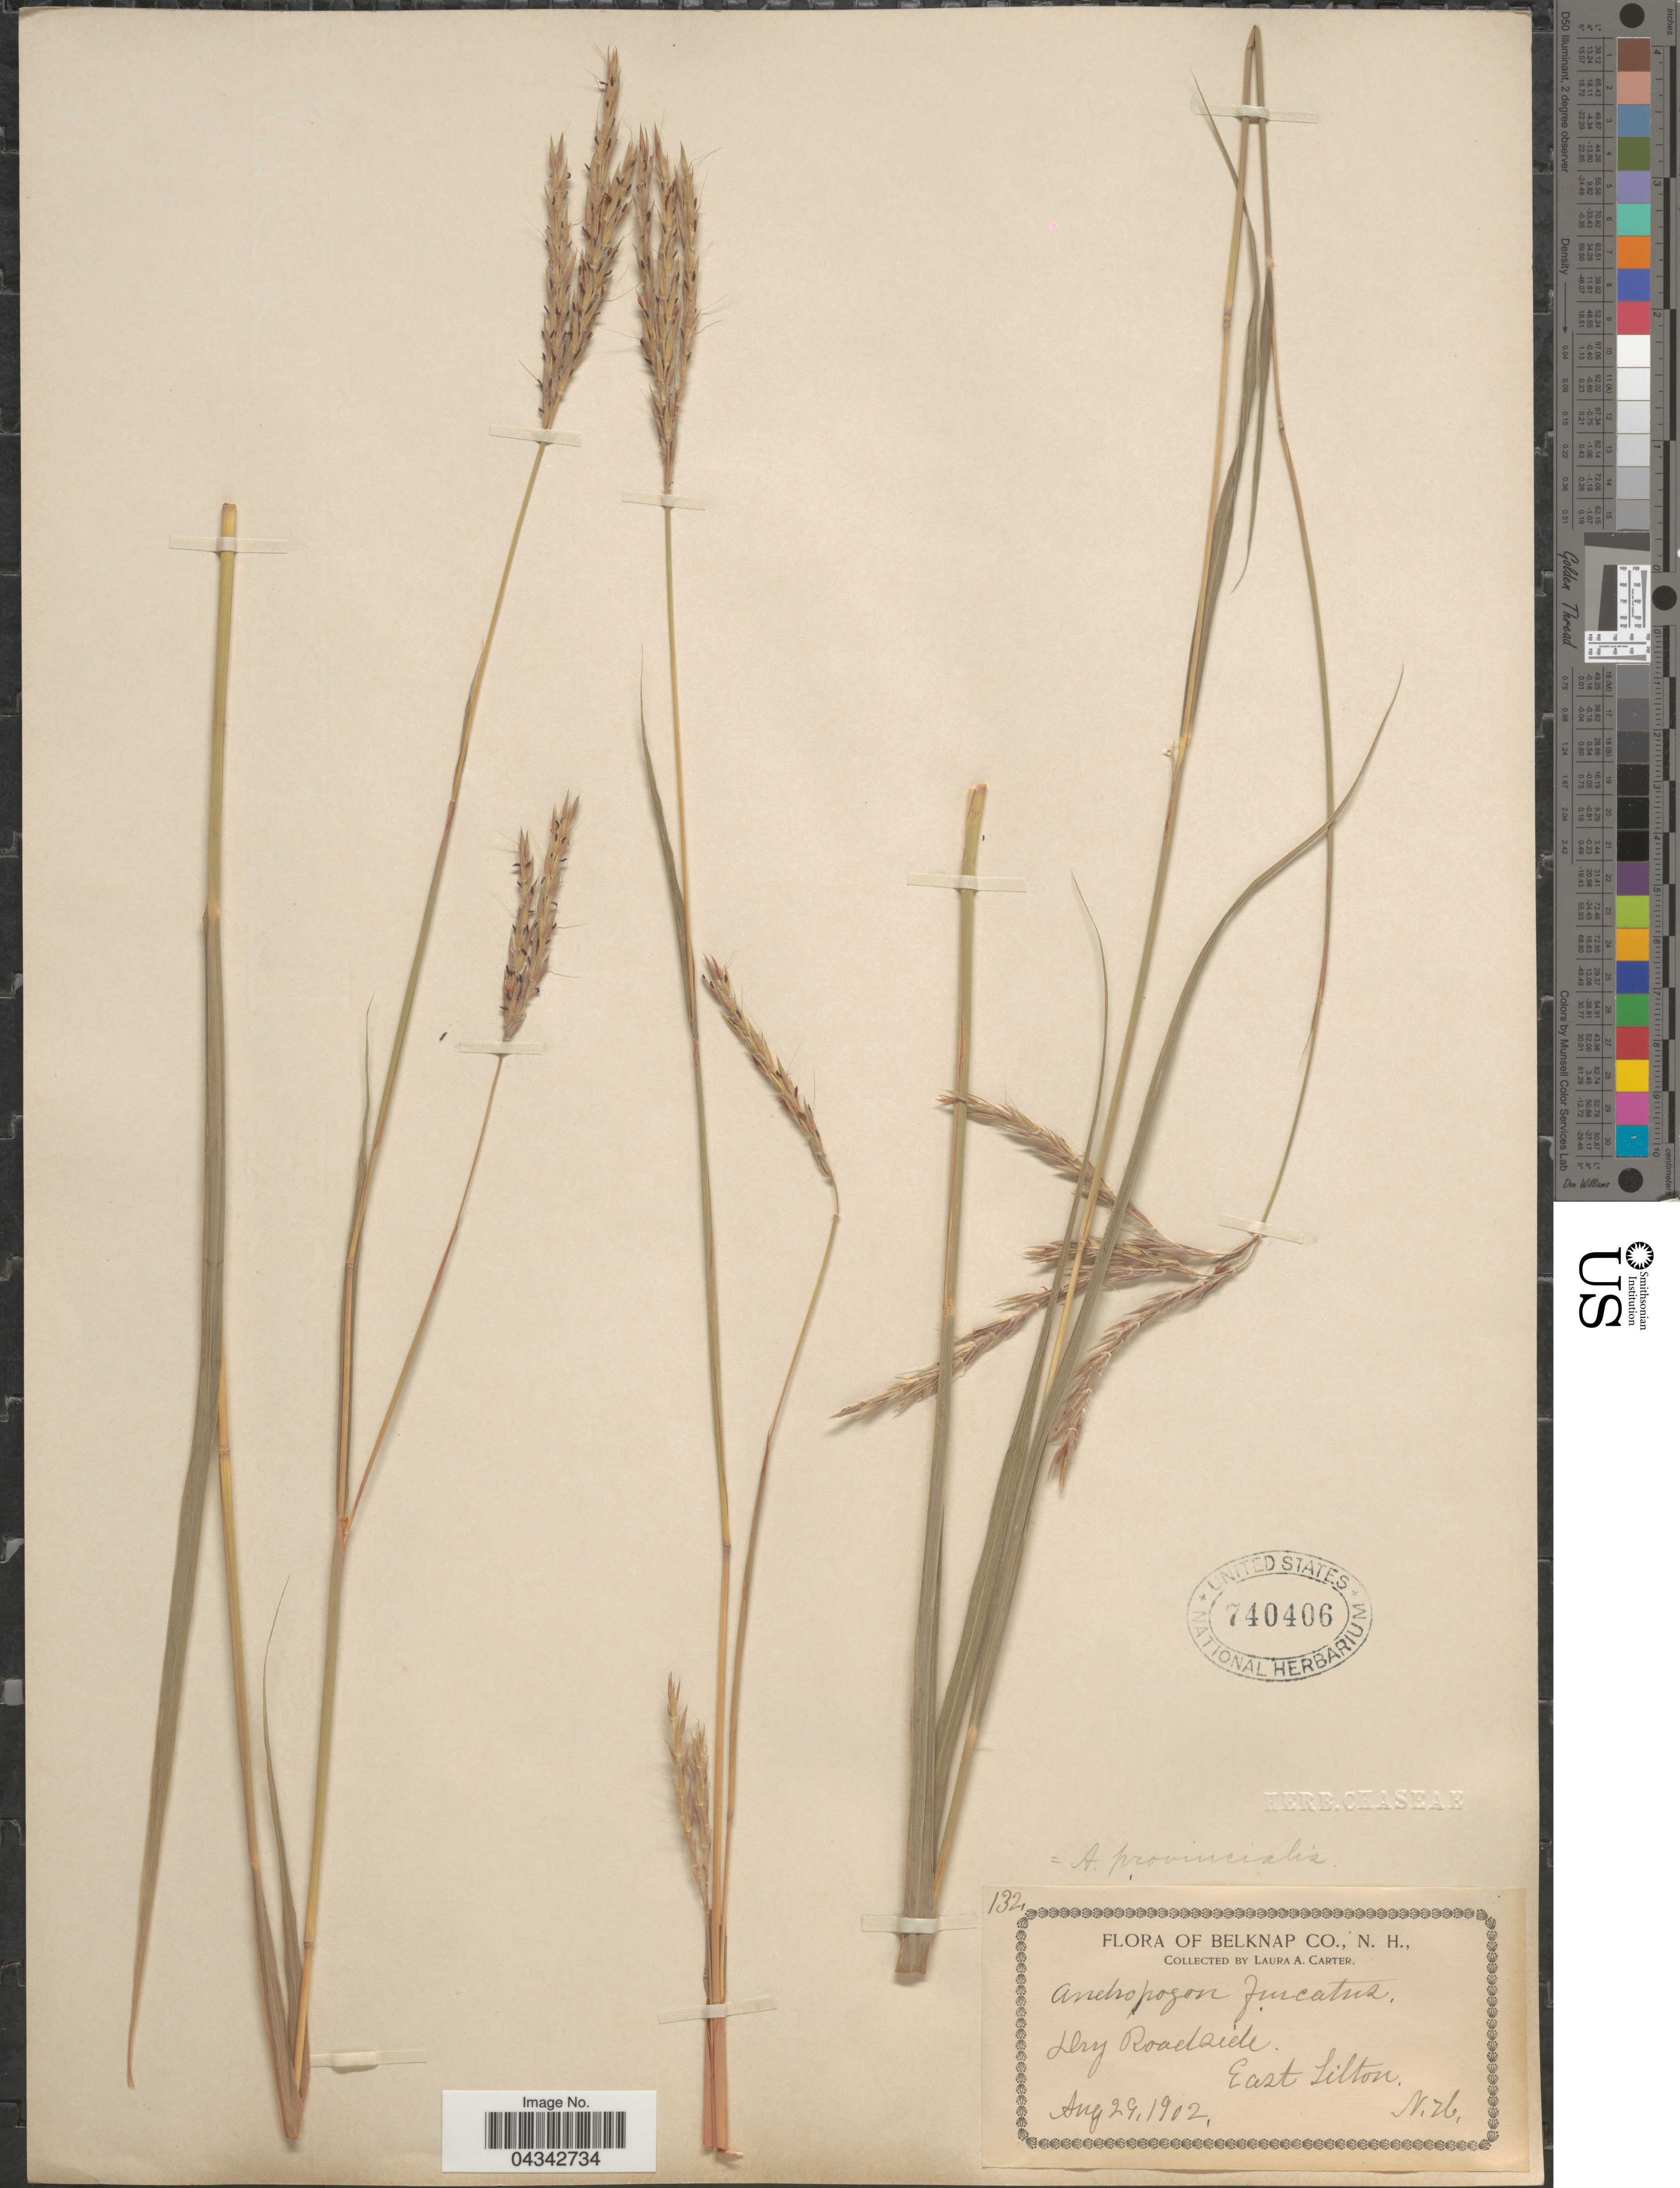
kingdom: Plantae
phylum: Tracheophyta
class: Liliopsida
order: Poales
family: Poaceae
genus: Andropogon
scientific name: Andropogon gerardii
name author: Vitman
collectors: L. Carter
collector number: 1321*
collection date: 1902-08-29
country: United States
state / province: New Hampshire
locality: Belknap Co. East Tilton.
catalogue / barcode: US 740406